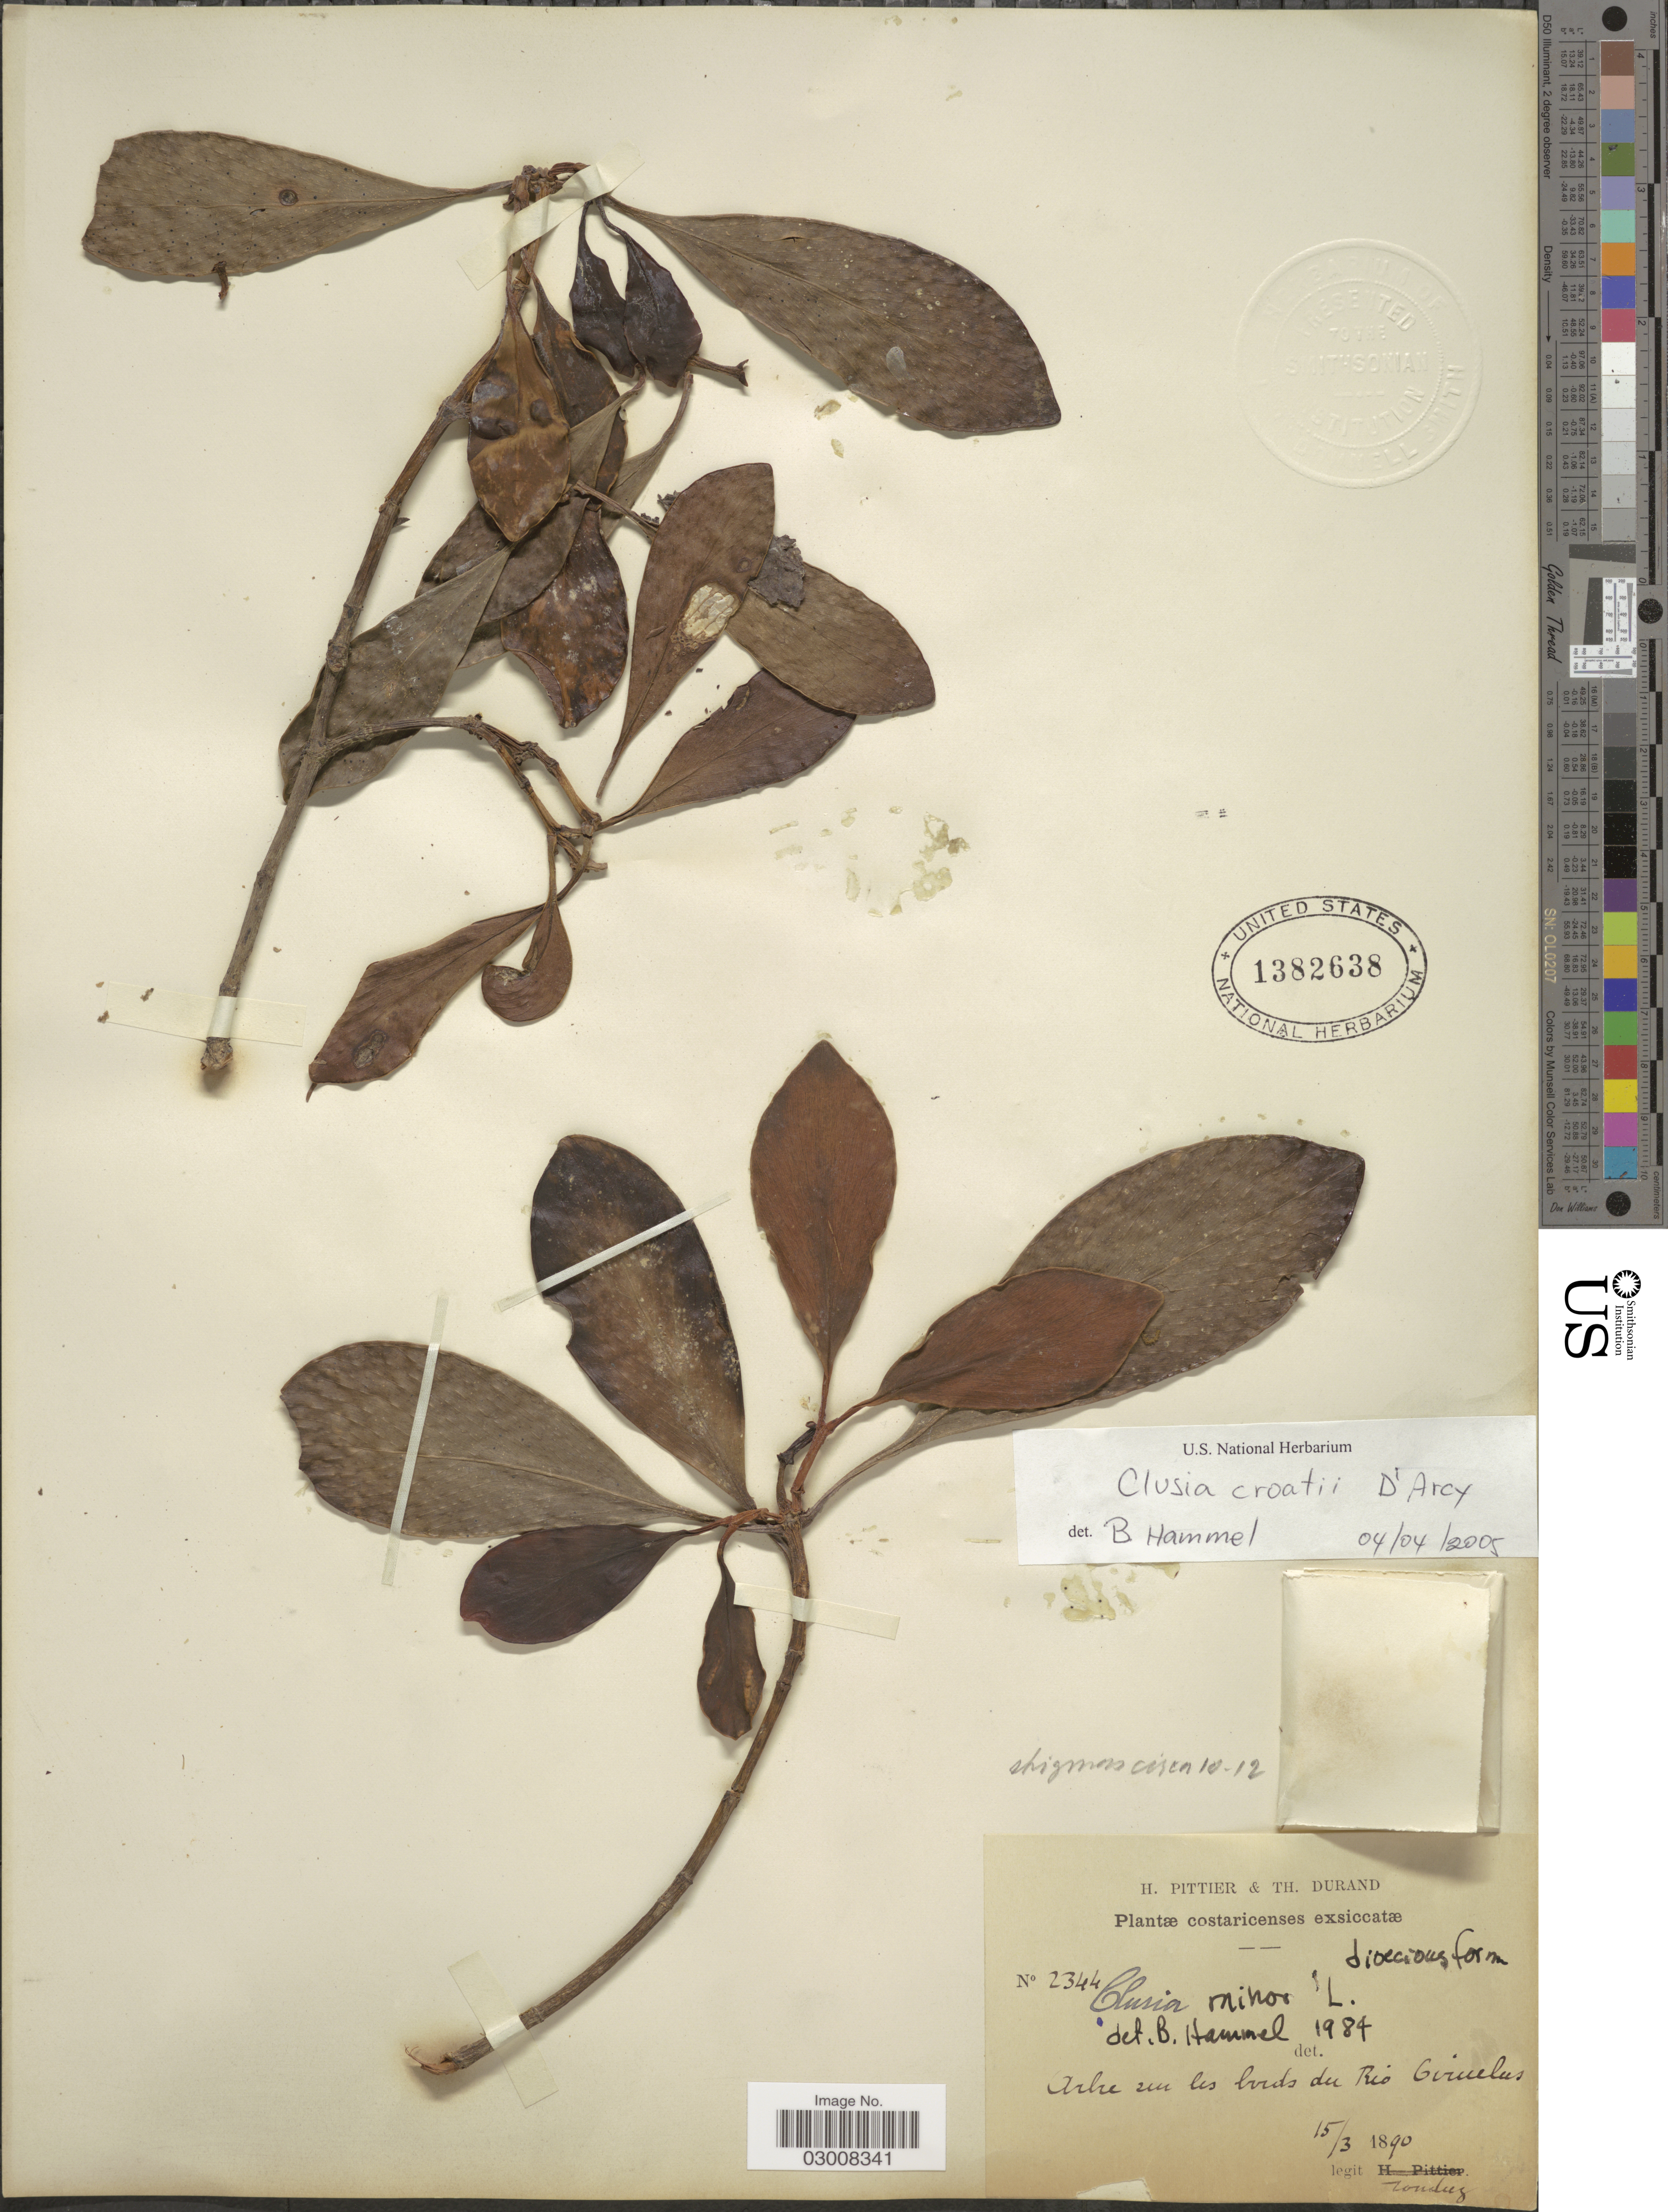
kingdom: Plantae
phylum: Tracheophyta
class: Magnoliopsida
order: Malpighiales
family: Clusiaceae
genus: Clusia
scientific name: Clusia croatii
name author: D'Arcy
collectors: Tonduz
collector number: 2344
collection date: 1890-03-15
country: Costa Rica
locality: Arbre sur les bords du Rio Ciruelus.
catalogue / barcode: US 1382638